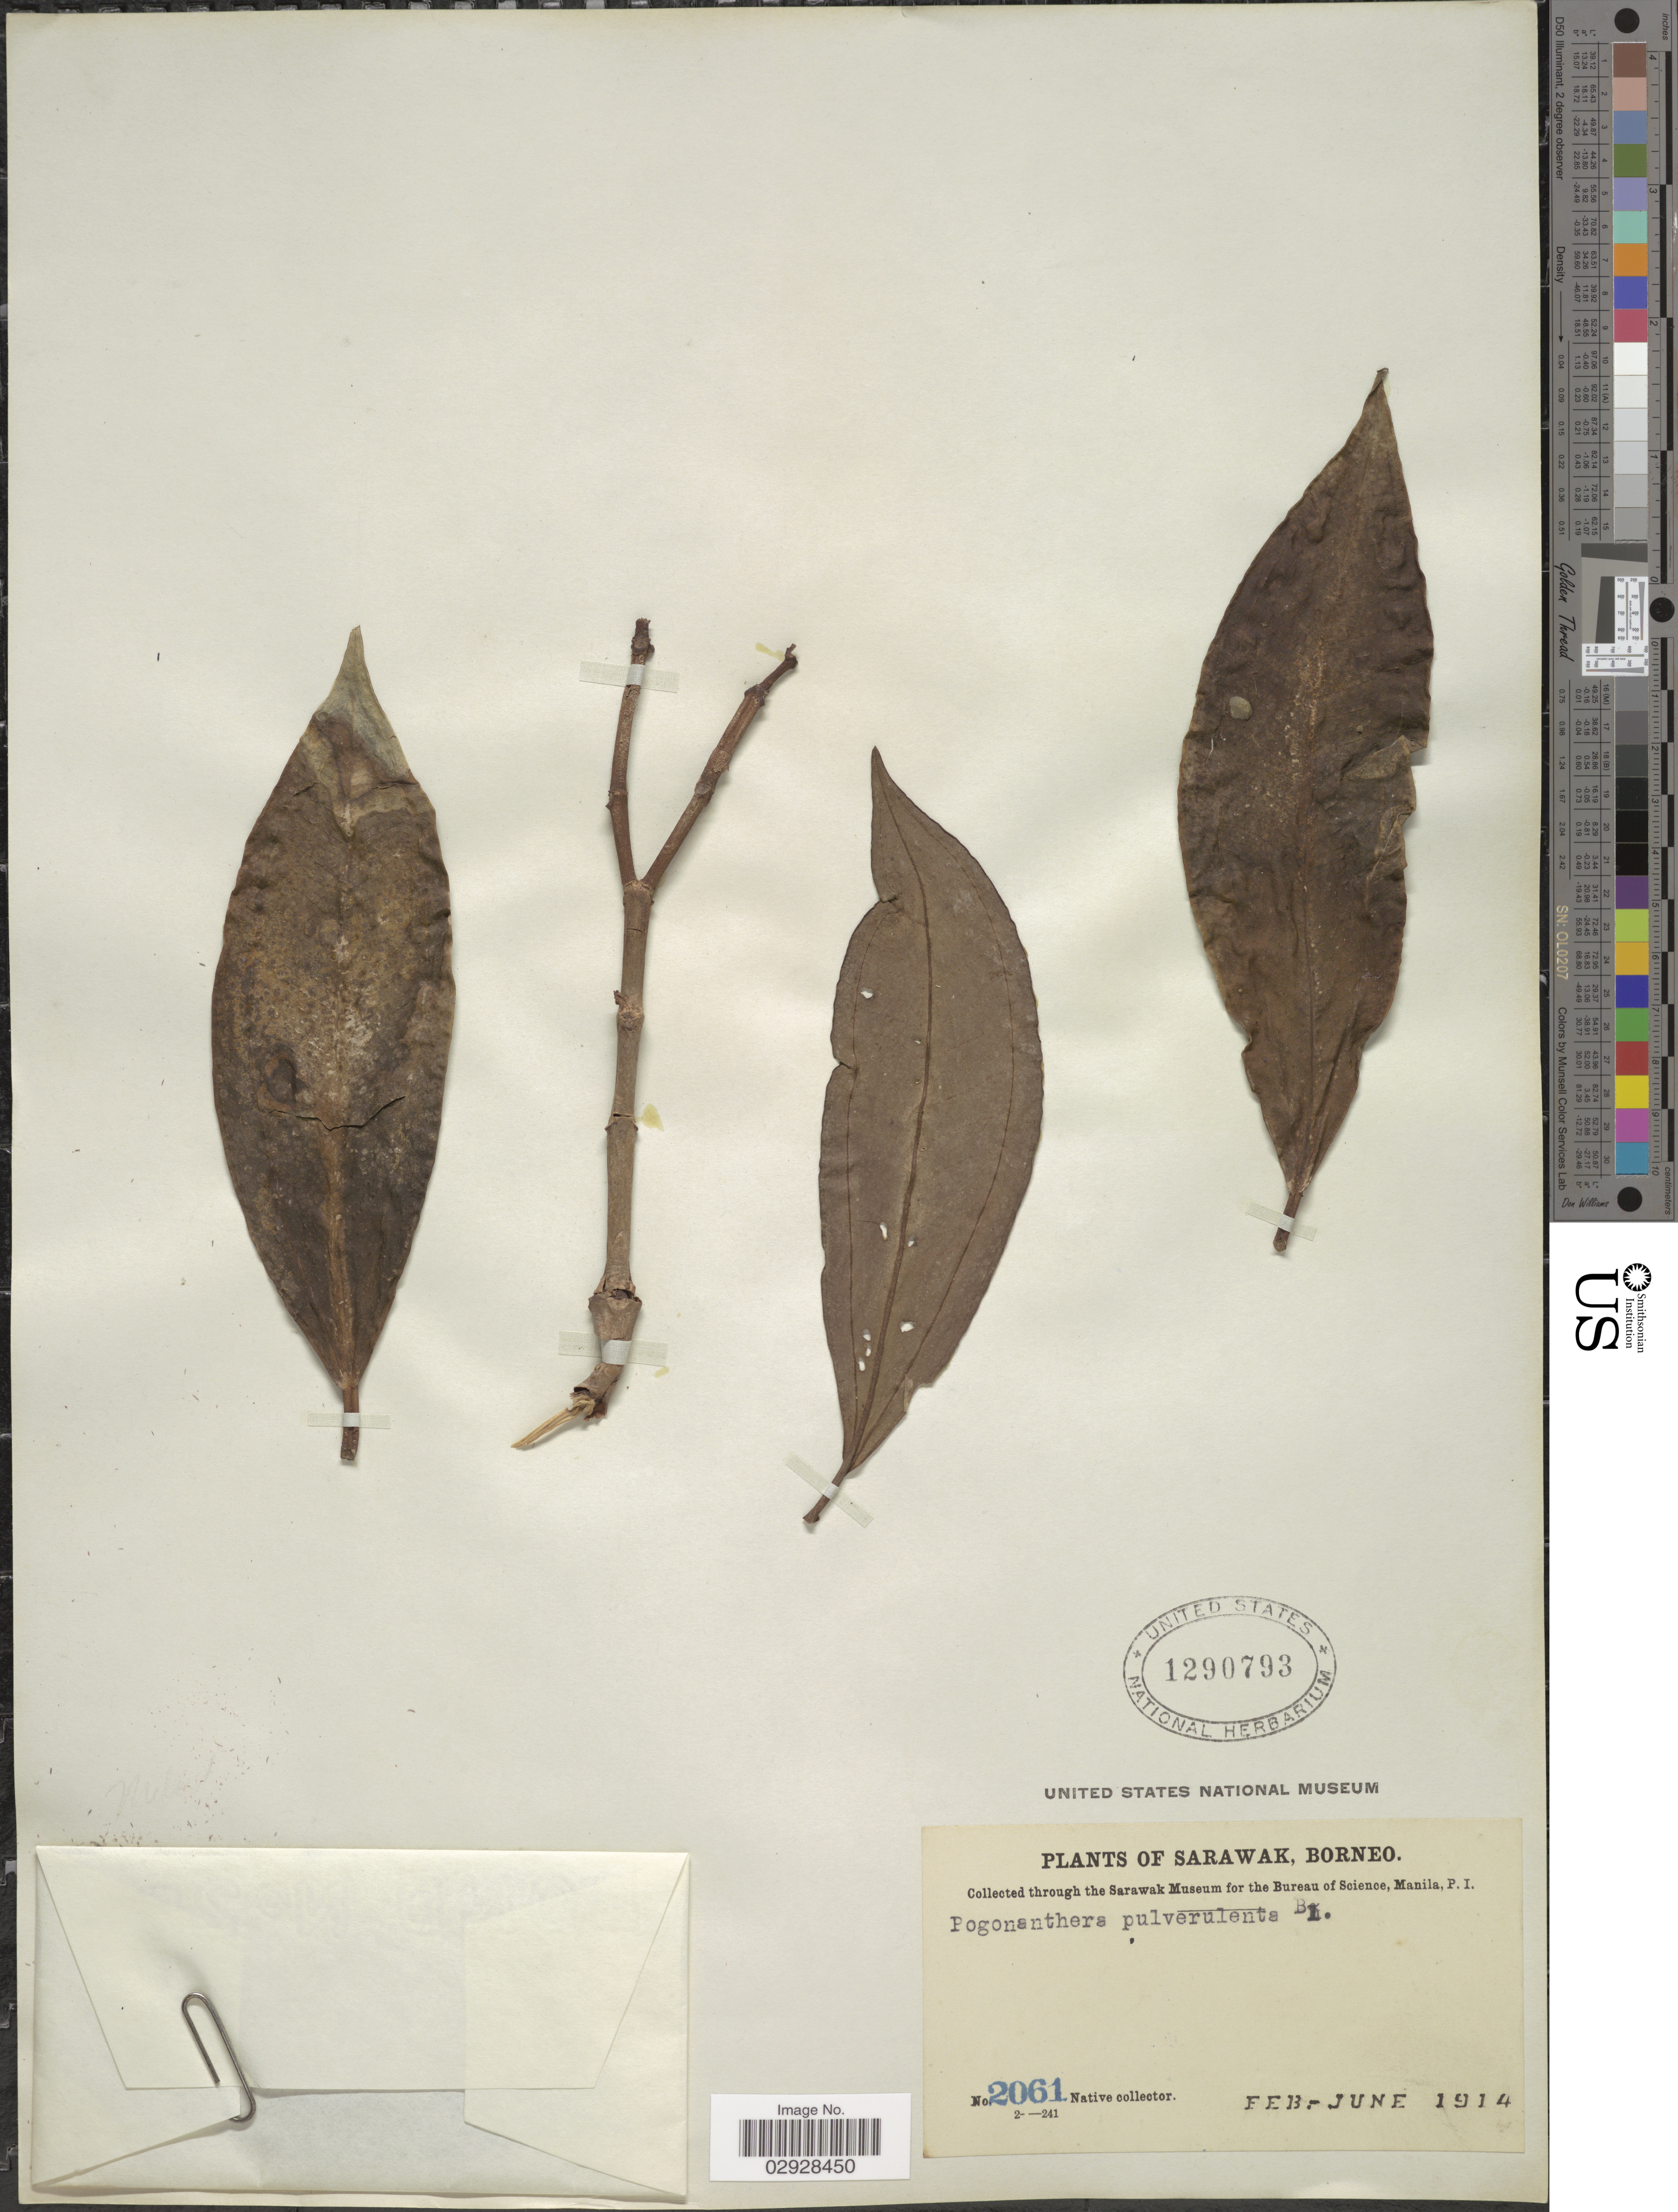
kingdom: Plantae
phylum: Tracheophyta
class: Magnoliopsida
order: Myrtales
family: Melastomataceae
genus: Pachycentria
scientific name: Pachycentria pulverulenta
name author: (Jack) Clausing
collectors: Native collector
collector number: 2061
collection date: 1914-02/1914-06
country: Malaysia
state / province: Sarawak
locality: Borneo.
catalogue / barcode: US 1290793